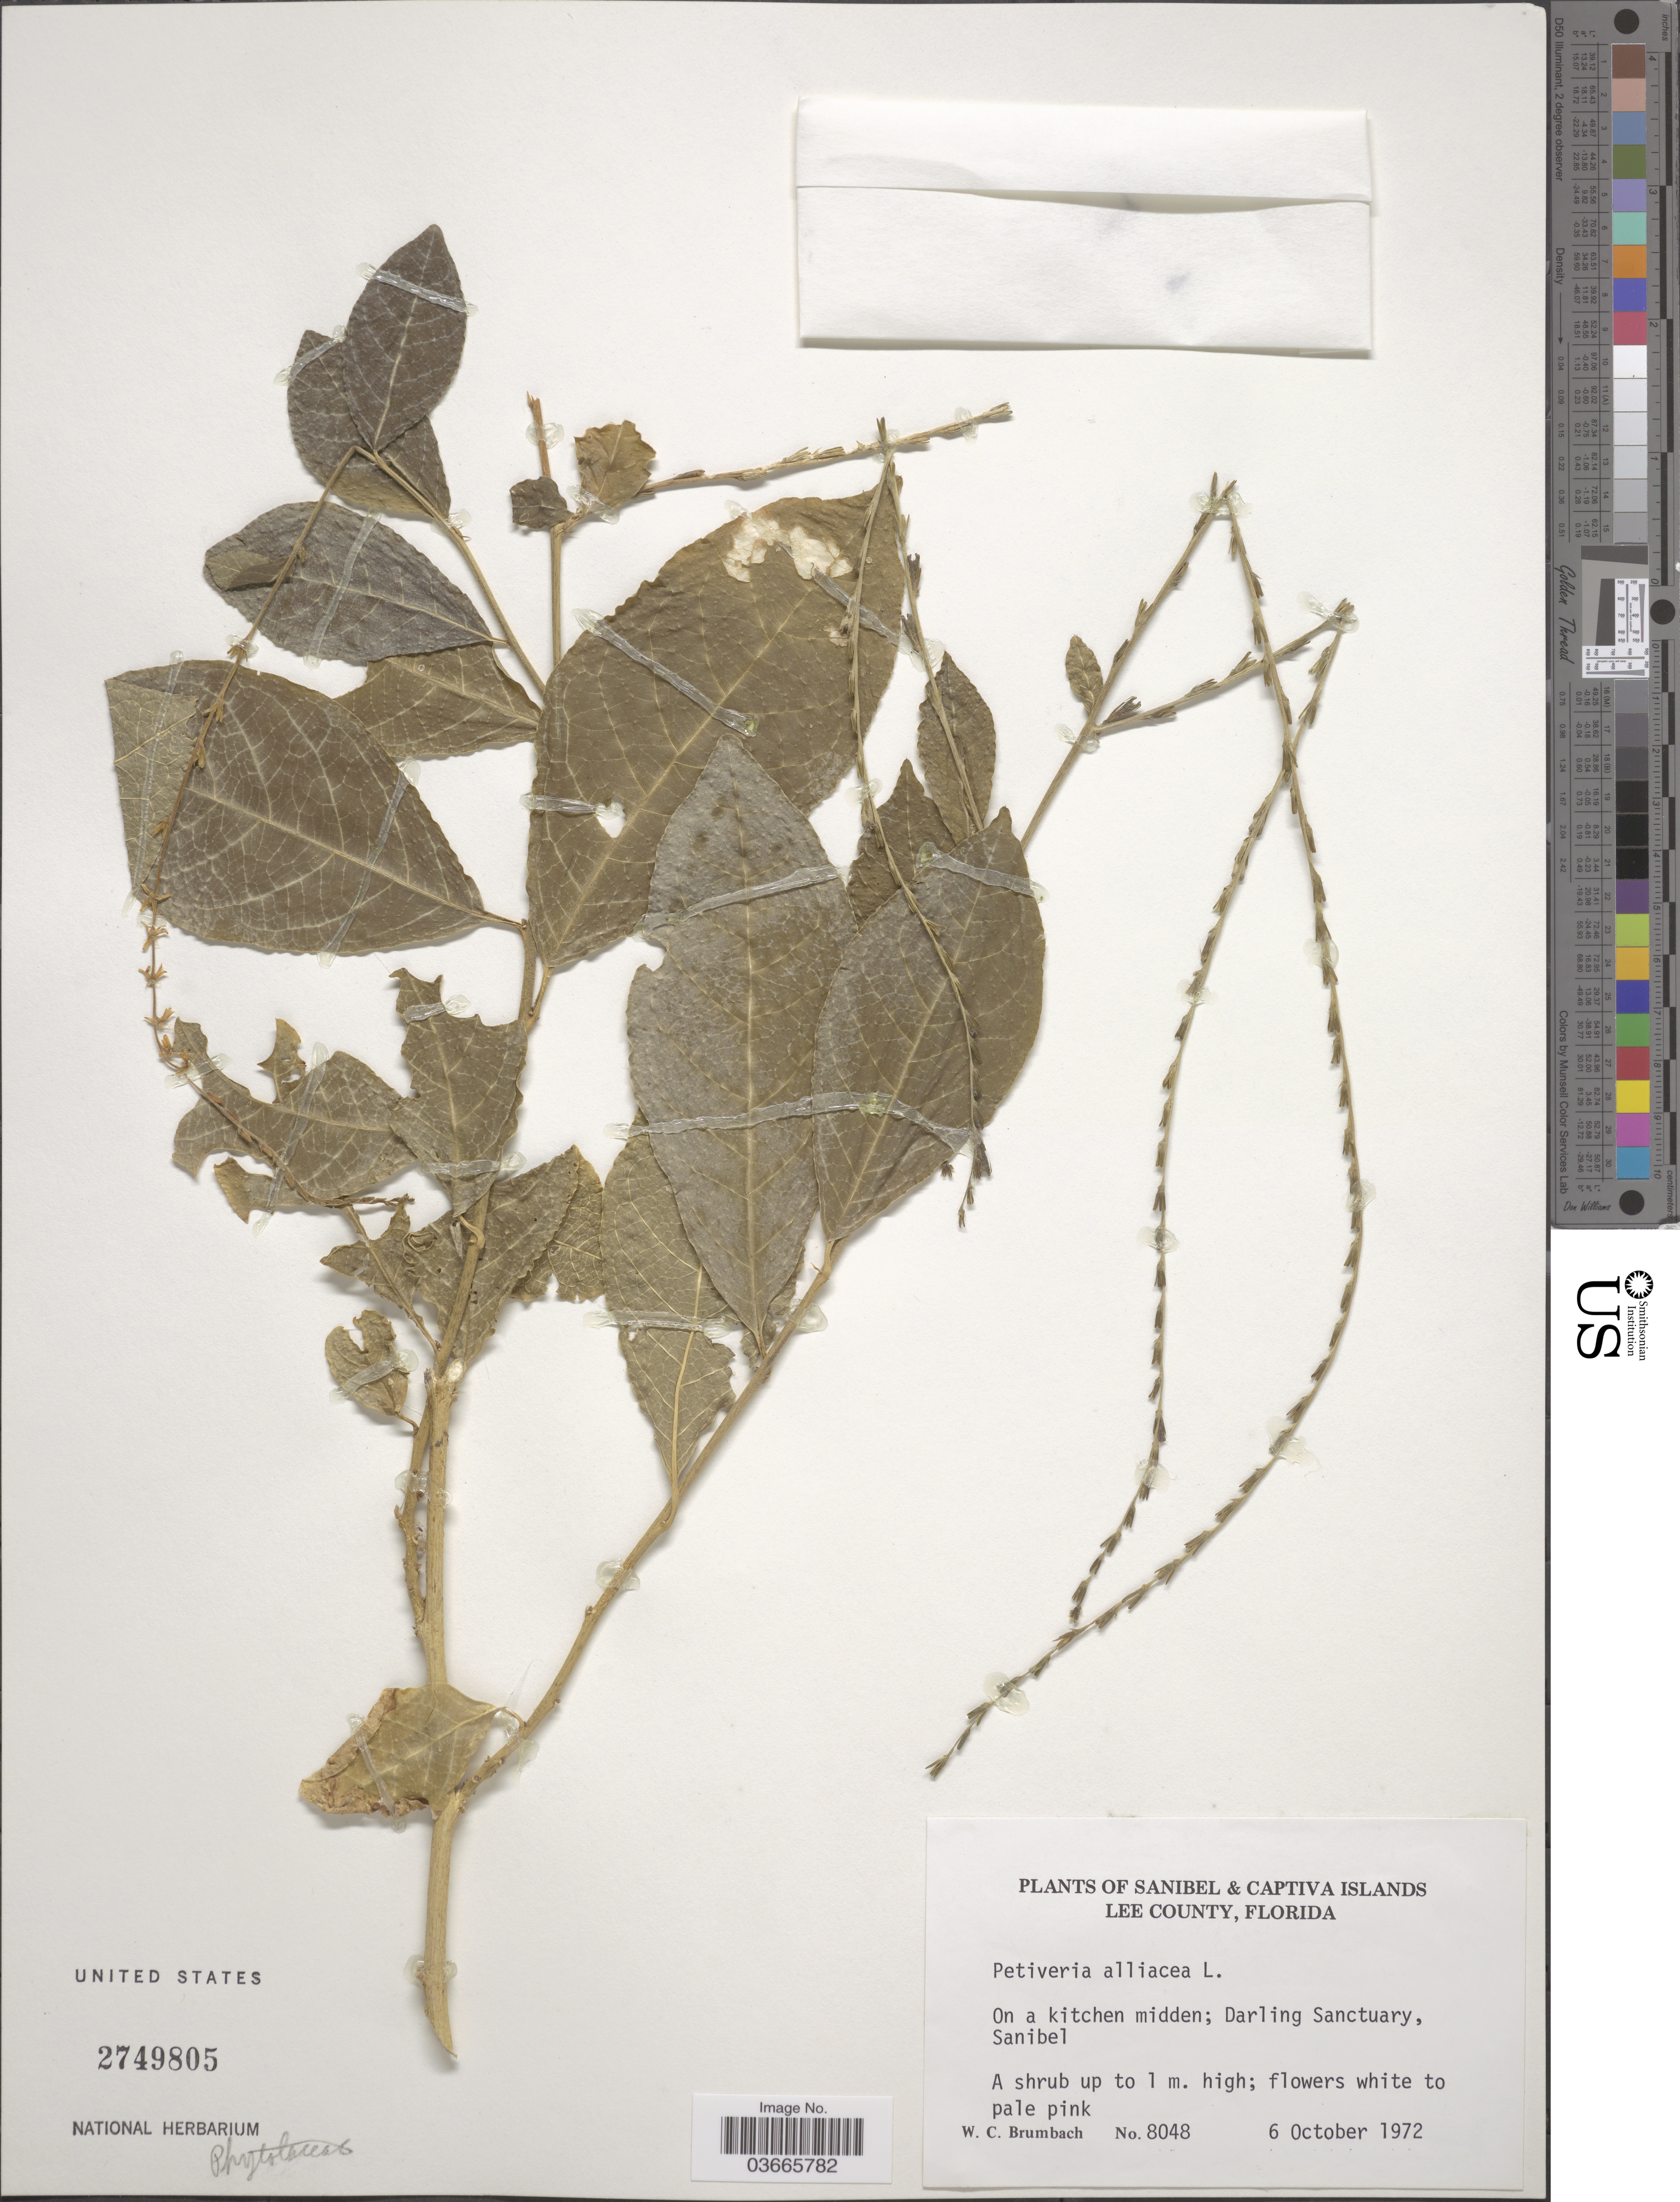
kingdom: Plantae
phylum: Tracheophyta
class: Magnoliopsida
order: Caryophyllales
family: Phytolaccaceae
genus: Petiveria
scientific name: Petiveria alliacea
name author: L.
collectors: W. C. Brumbach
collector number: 8048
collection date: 1972-10-06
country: United States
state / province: Florida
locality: On a kitchen midden; Darling Sanctuary, Sanibel Island. Lee County.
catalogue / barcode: US 2749805